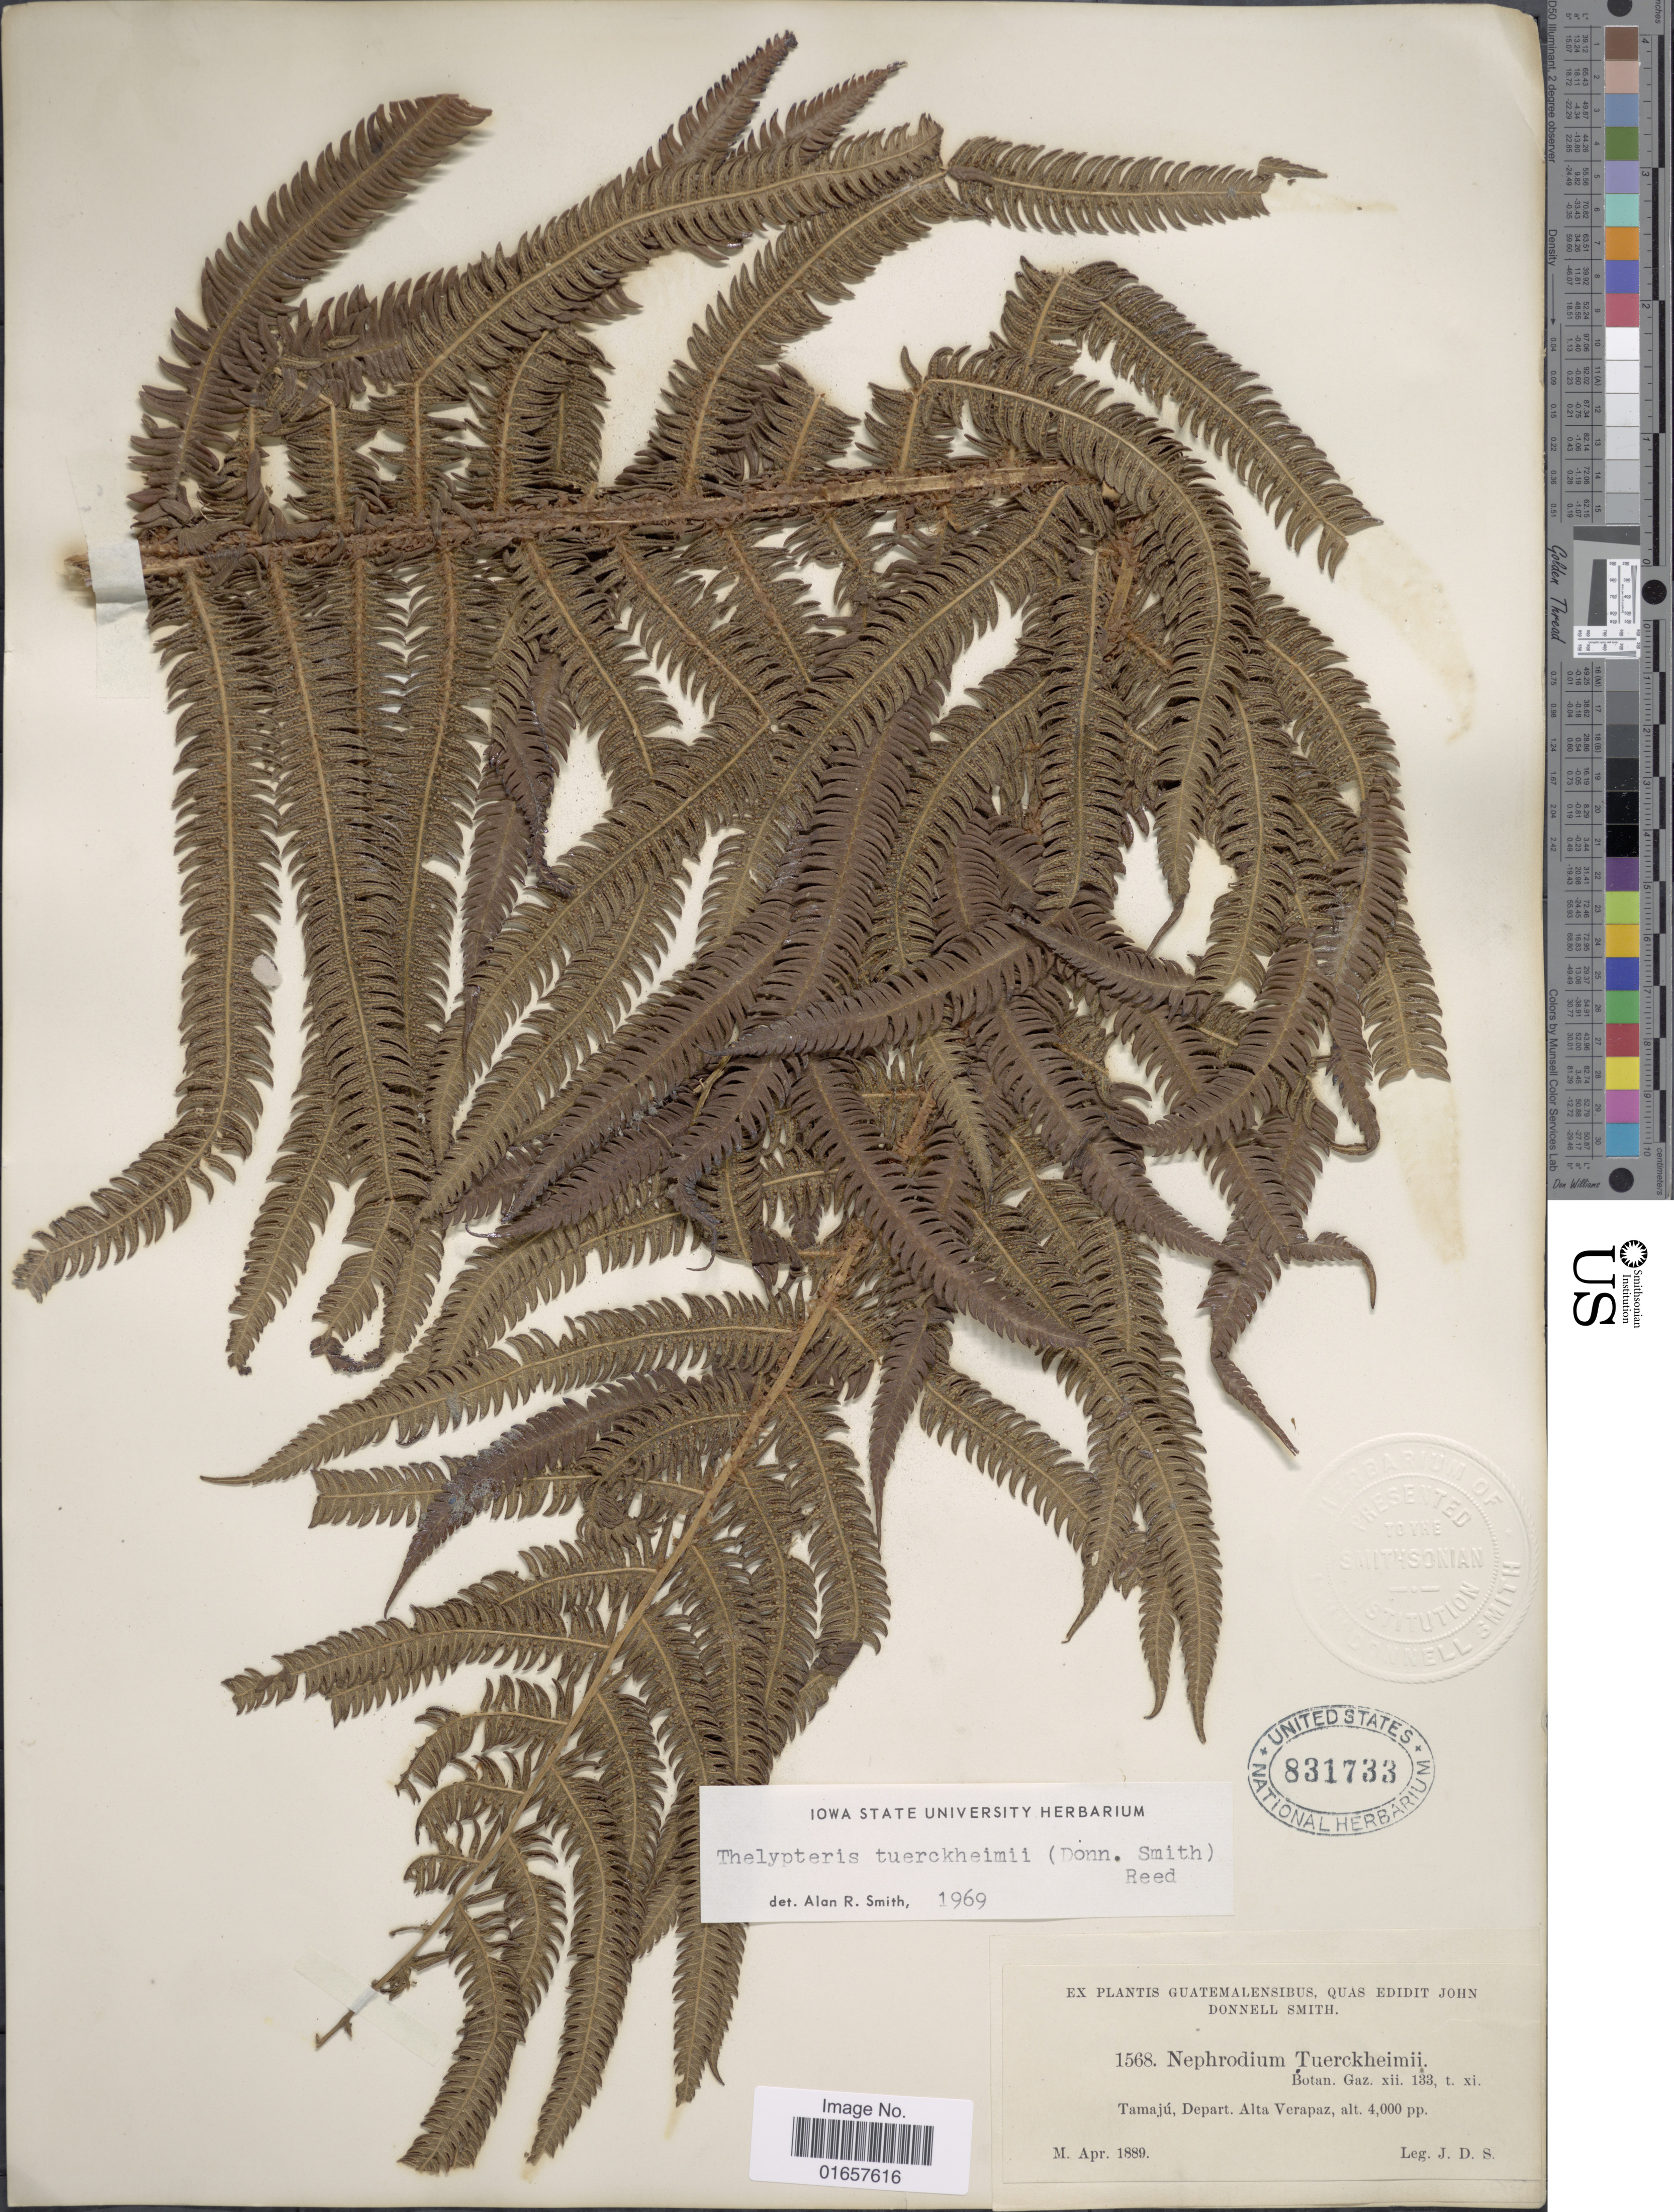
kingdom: Plantae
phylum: Tracheophyta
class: Polypodiopsida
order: Polypodiales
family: Thelypteridaceae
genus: Christella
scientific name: Christella tuerckheimii comb. ined.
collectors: J. Donnell Smith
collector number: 1568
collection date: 1889-04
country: Guatemala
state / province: Alta Verapaz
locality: Guatemalensibus, Tamajú, Depart. Alta Verapaz.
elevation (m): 1219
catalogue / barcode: US 831733